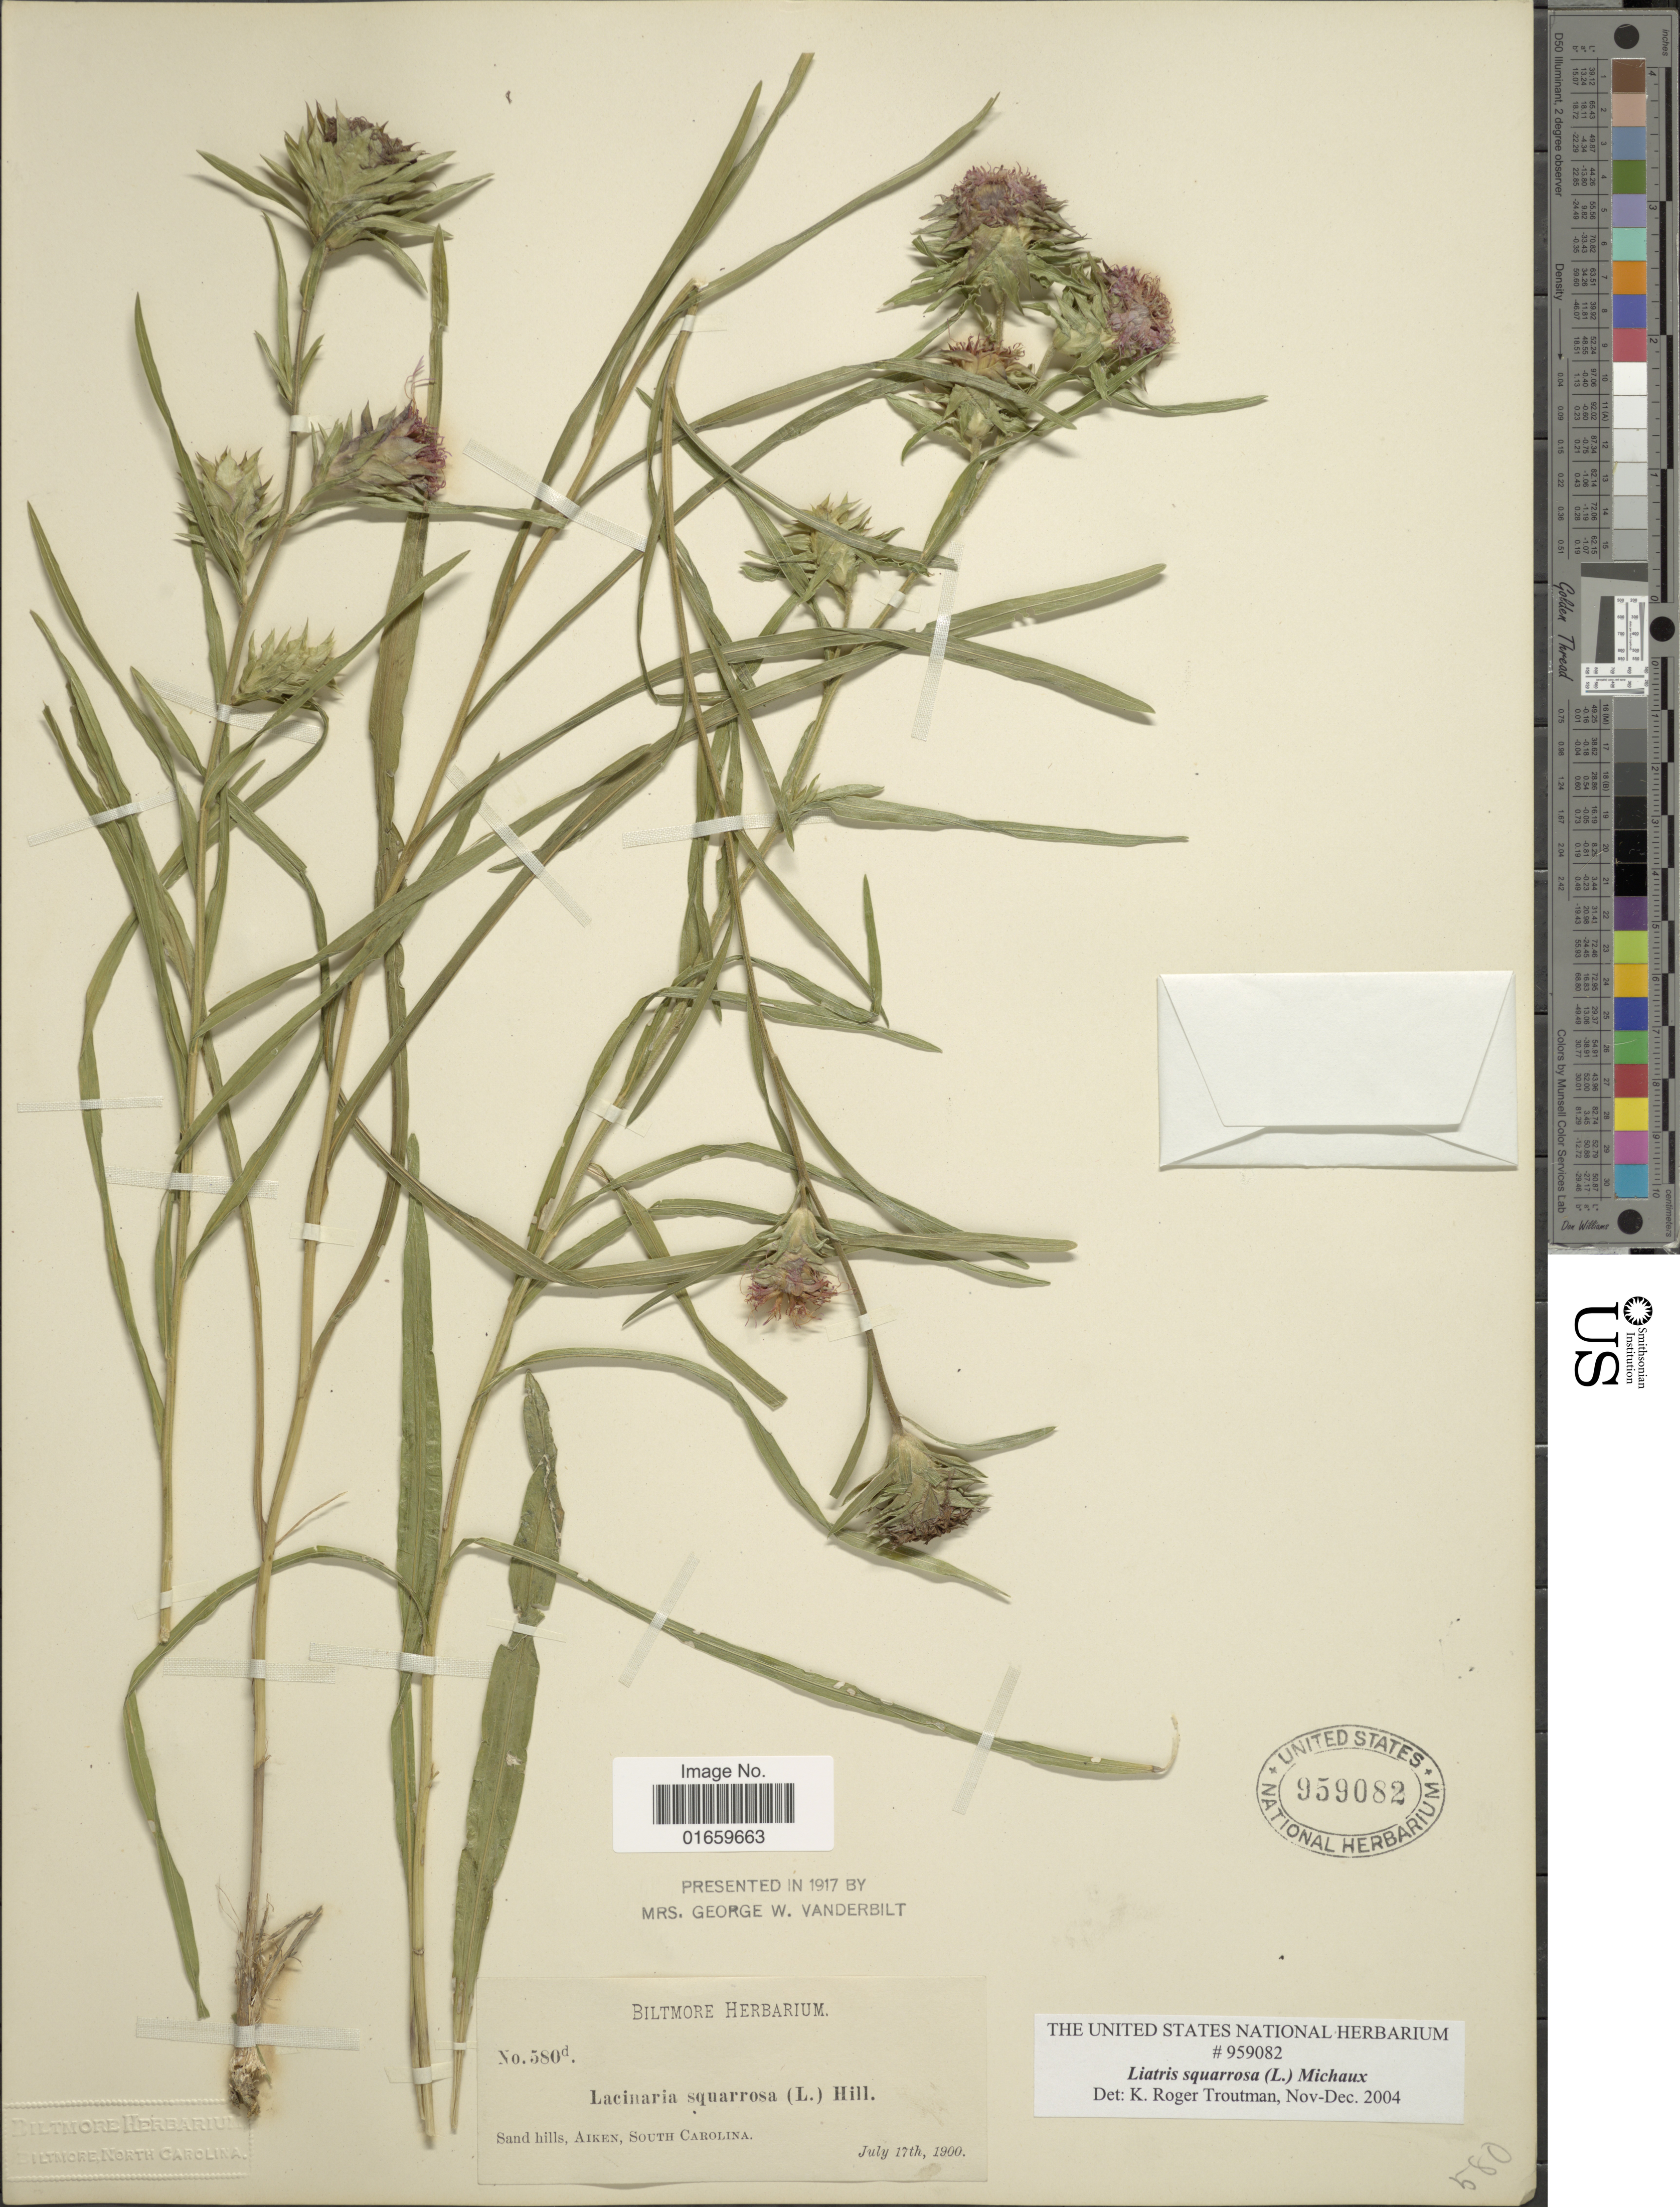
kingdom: Plantae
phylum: Tracheophyta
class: Magnoliopsida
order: Asterales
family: Asteraceae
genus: Liatris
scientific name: Liatris squarrosa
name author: (L.) Michx.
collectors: ex herb. Biltmore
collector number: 580d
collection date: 1900-07-17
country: United States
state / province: South Carolina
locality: Sand hills, Aiken,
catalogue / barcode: US 959082